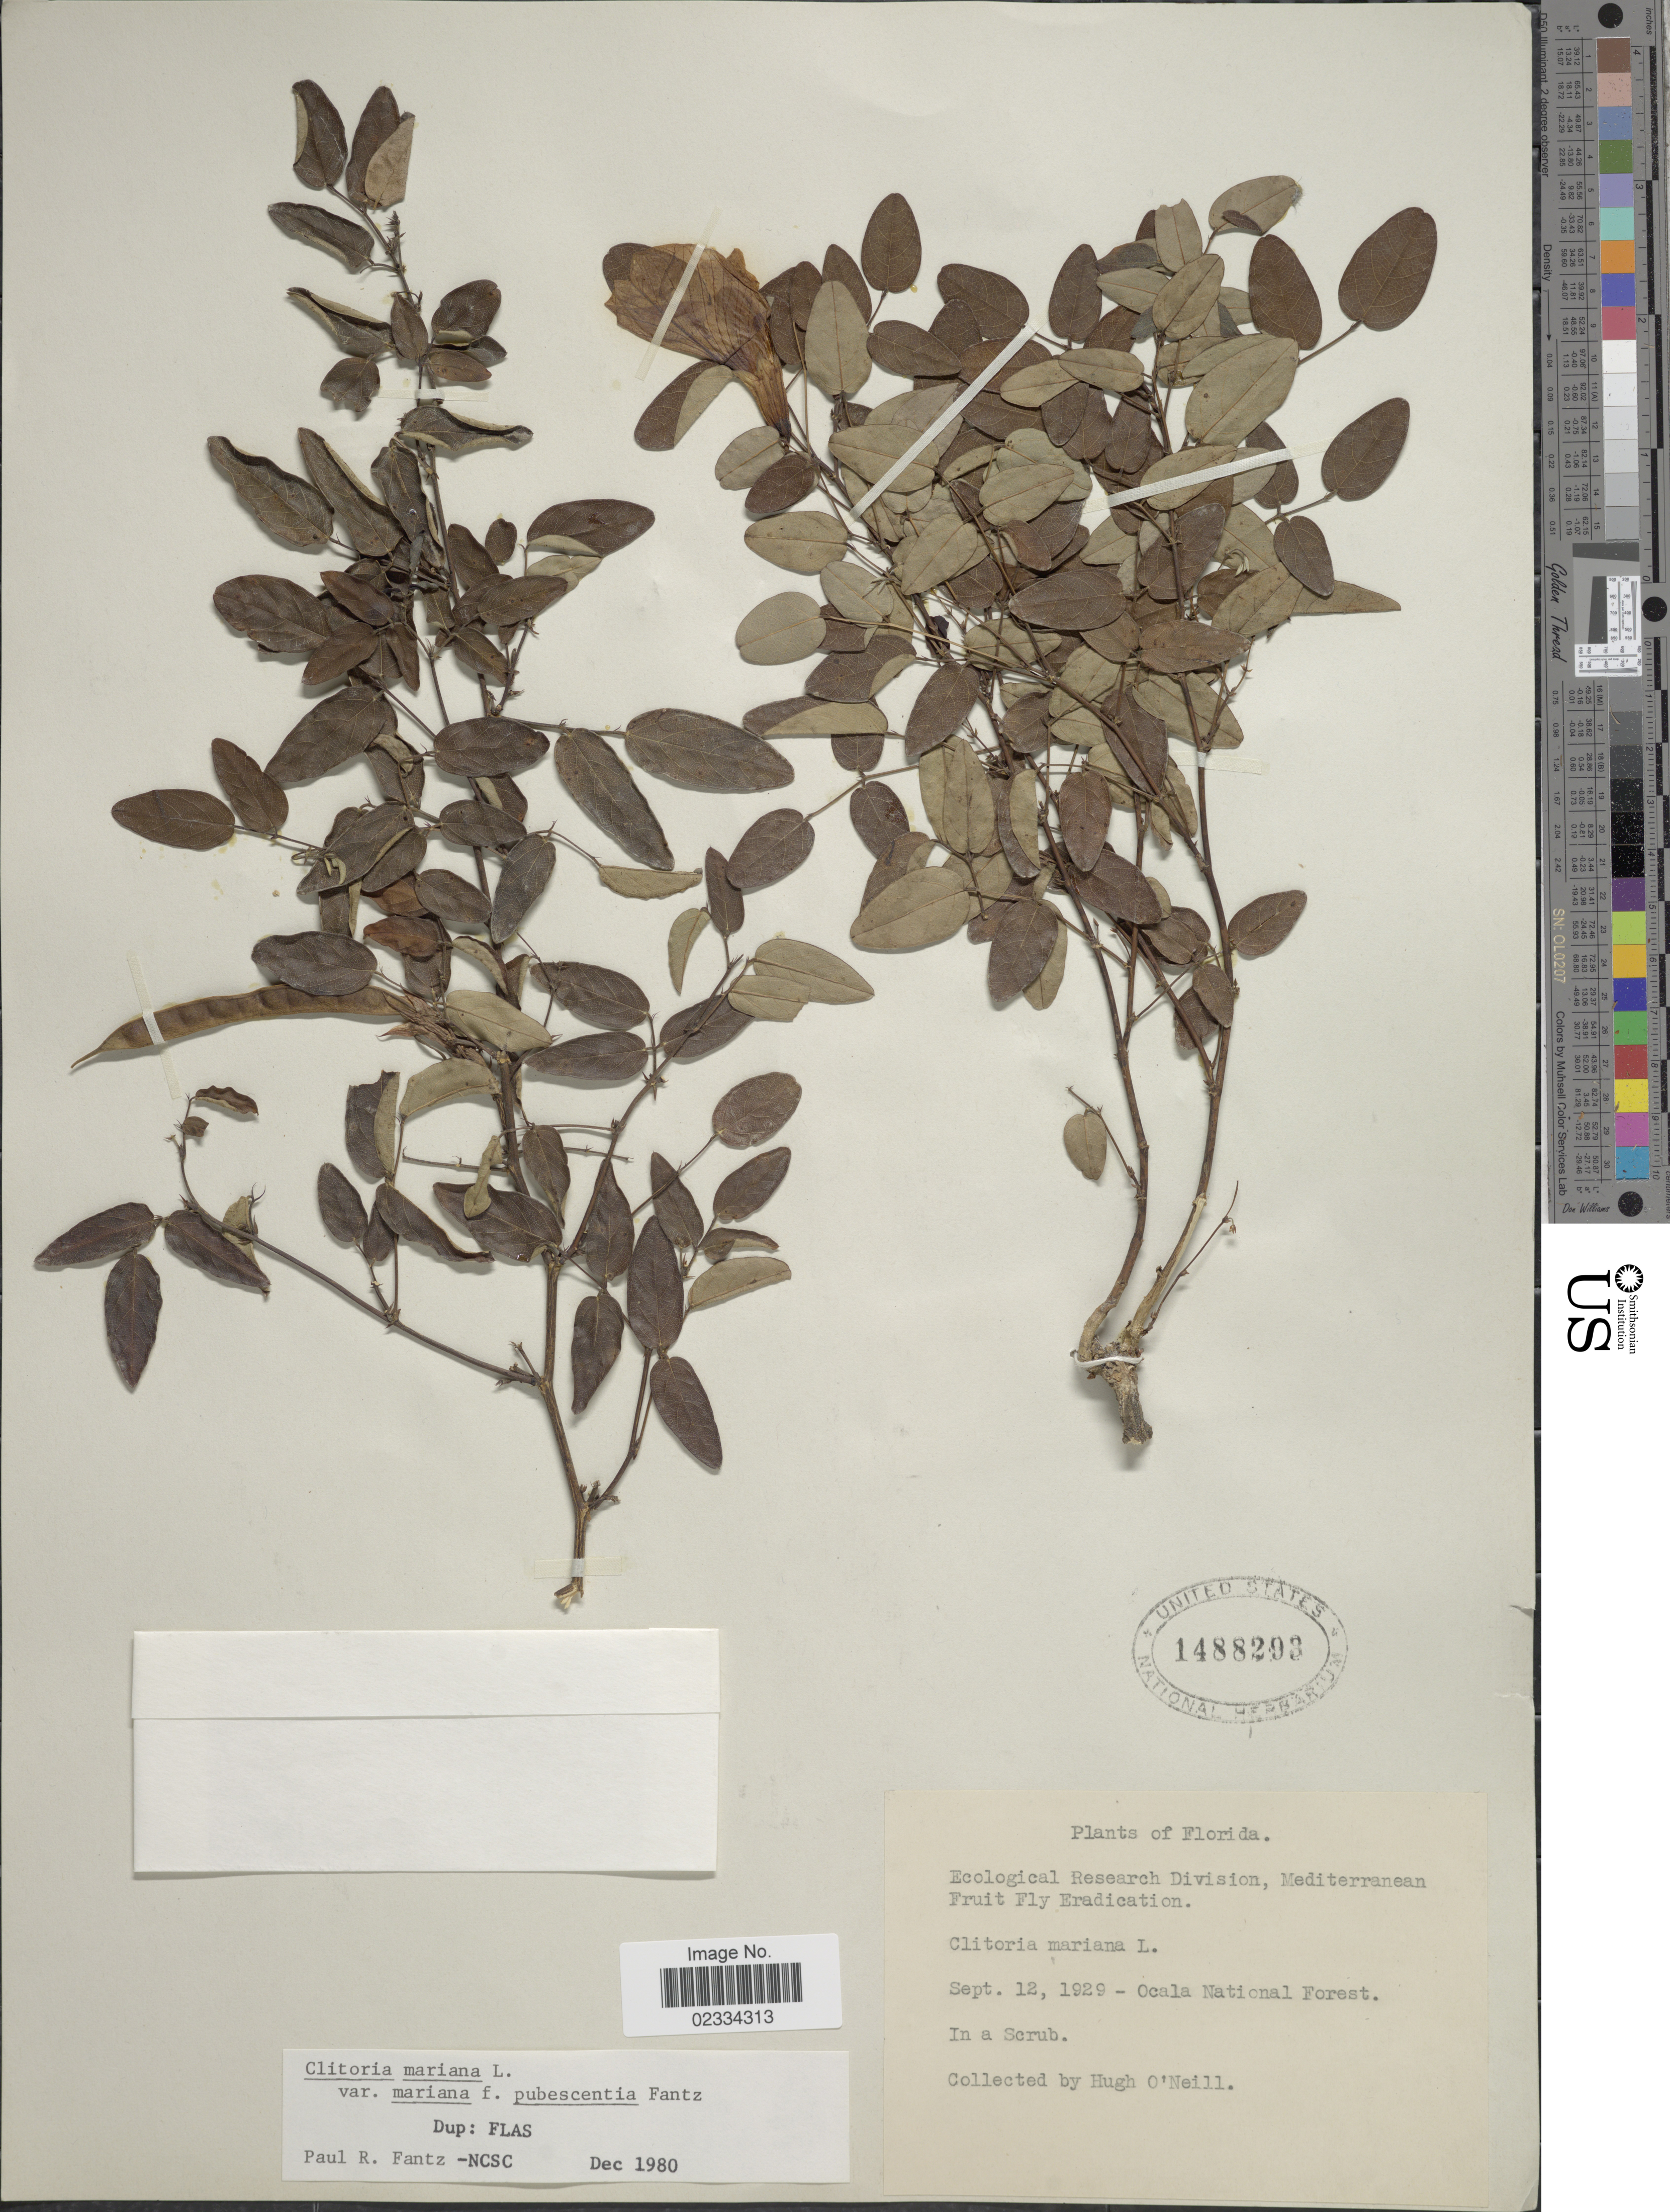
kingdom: Plantae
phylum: Tracheophyta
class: Magnoliopsida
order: Fabales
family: Fabaceae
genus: Clitoria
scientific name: Clitoria mariana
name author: L.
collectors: H. O'Neill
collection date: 1929-09-12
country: United States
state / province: Florida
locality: Ocala National Forest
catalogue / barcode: US 1488293